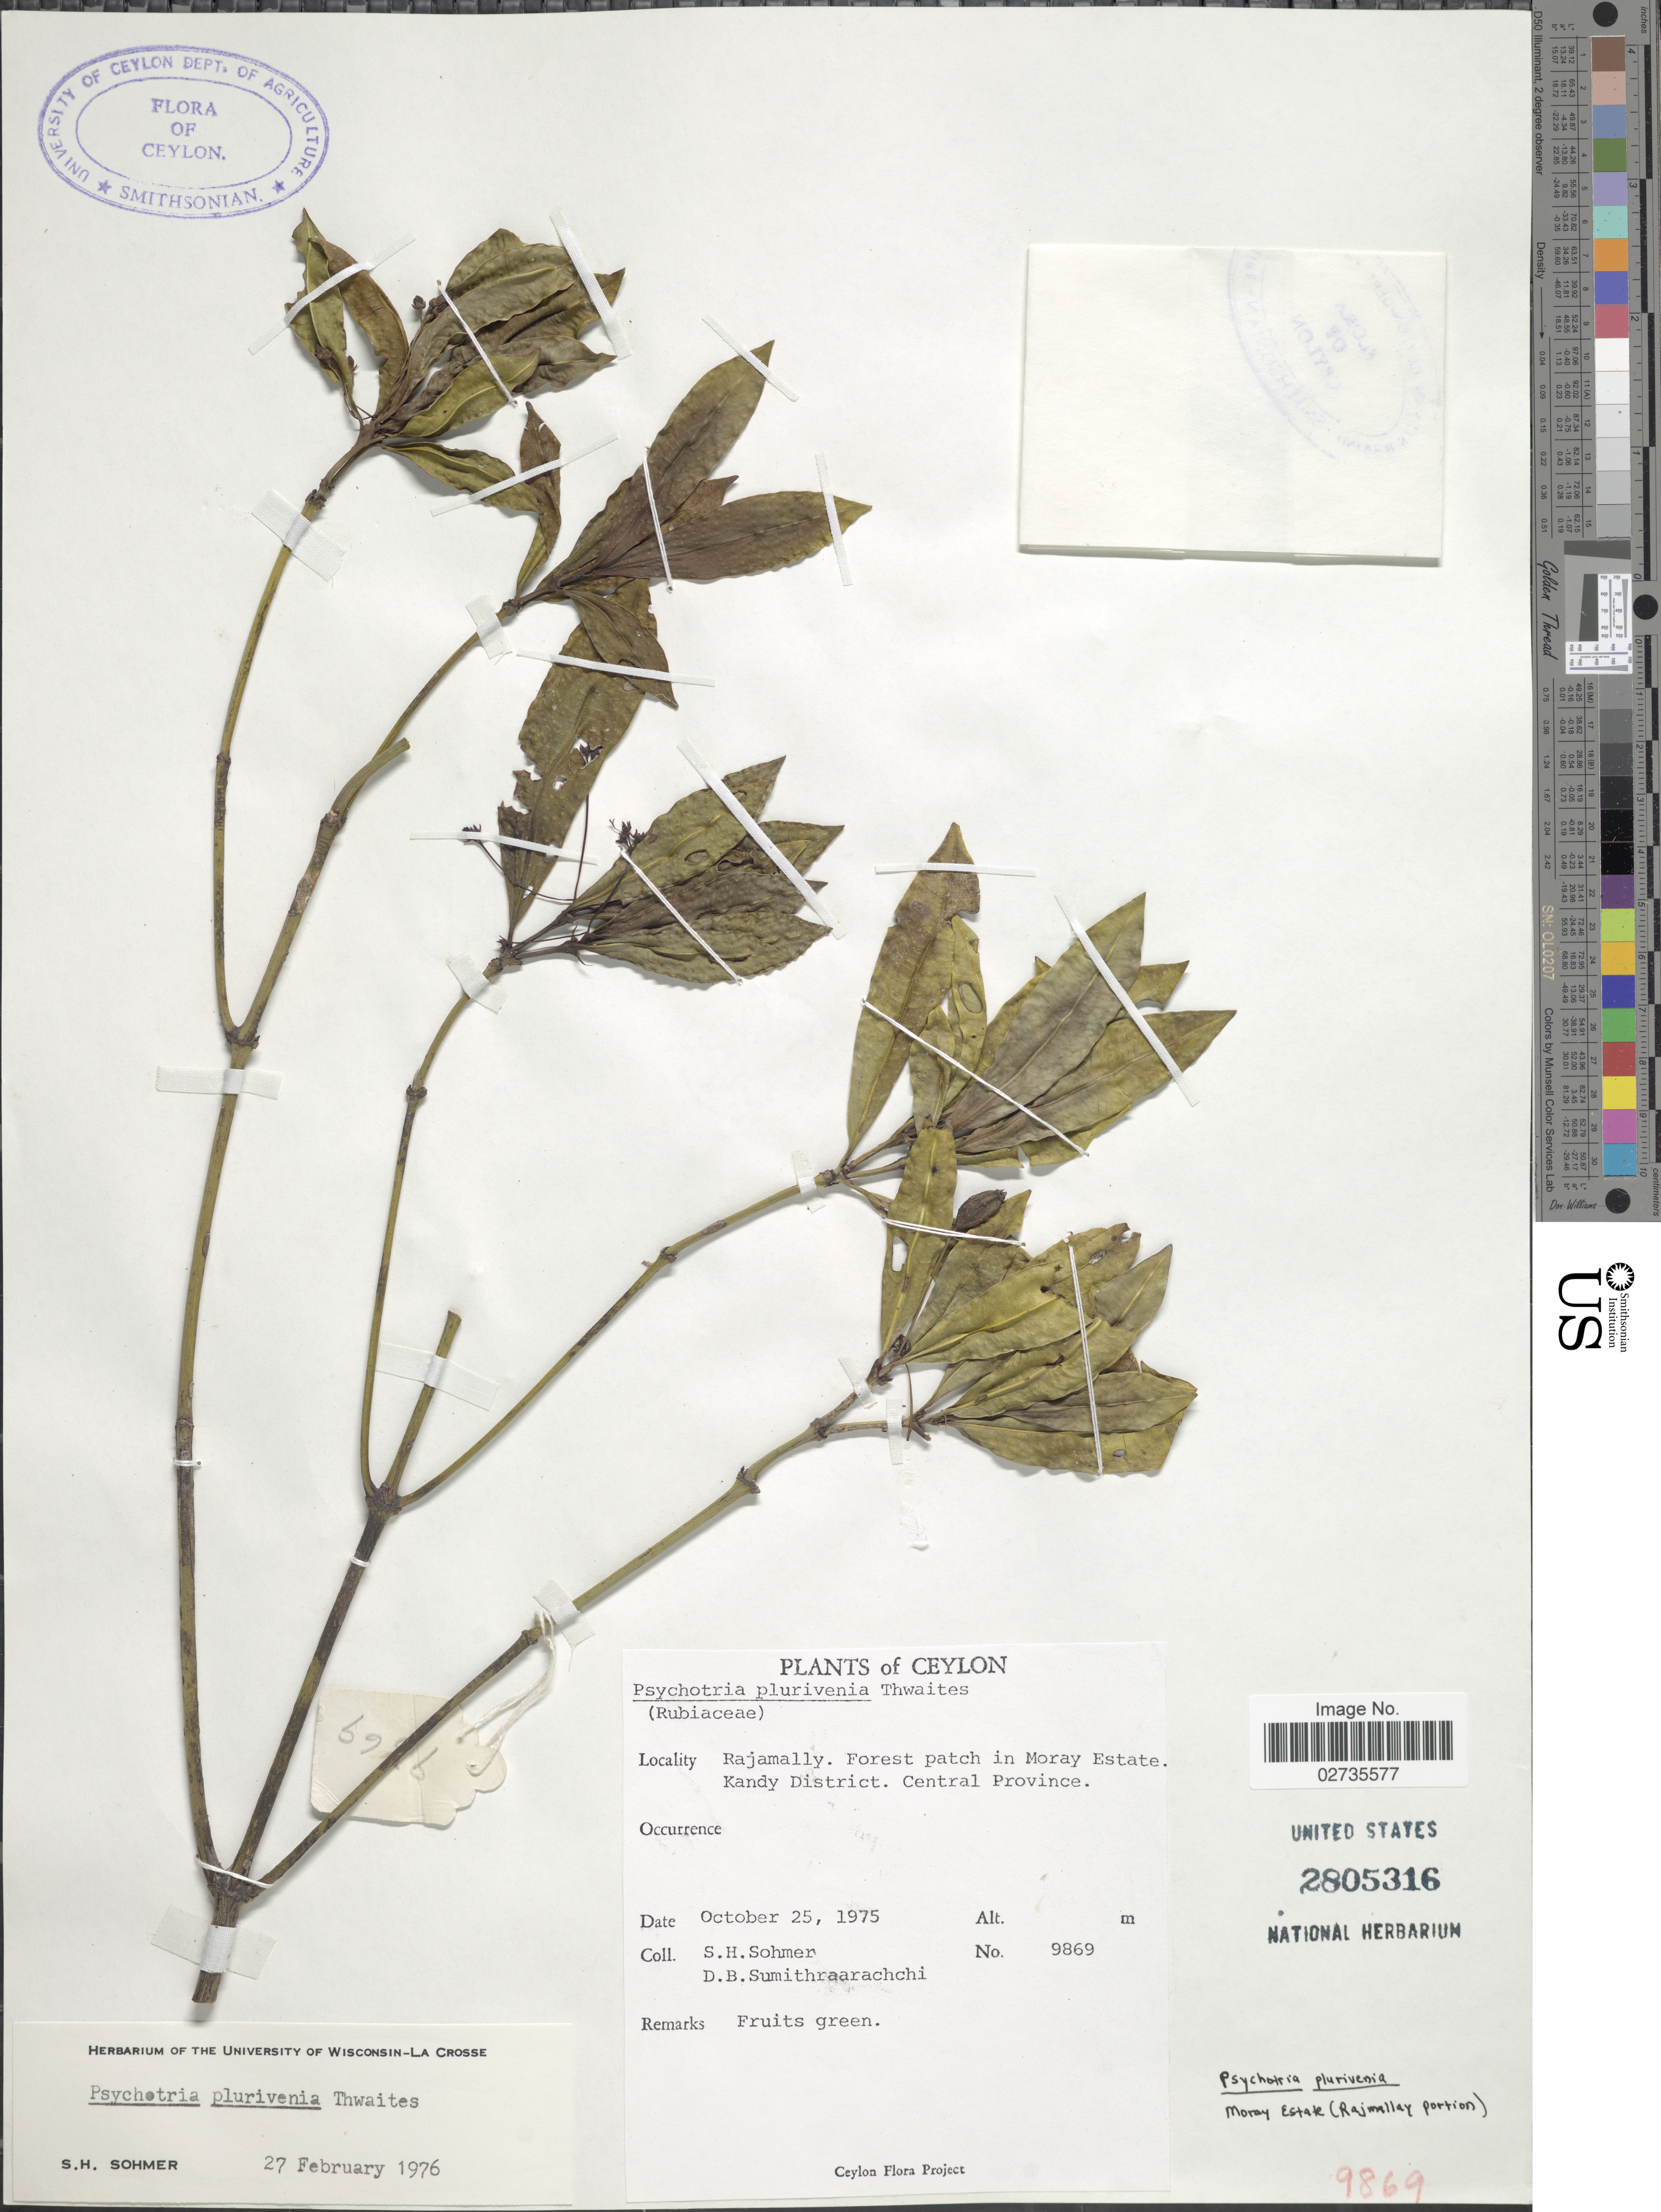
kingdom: Plantae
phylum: Tracheophyta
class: Magnoliopsida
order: Gentianales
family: Rubiaceae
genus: Psychotria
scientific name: Psychotria plurivenia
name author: Thwaites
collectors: S. H. Sohmer & D. B. Sumithraarachchi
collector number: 9869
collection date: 1975-10-25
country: Sri Lanka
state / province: Central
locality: Ceylon. Rajamally. Forest patch in Moray Estate. Kandy District.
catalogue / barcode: US 2805316